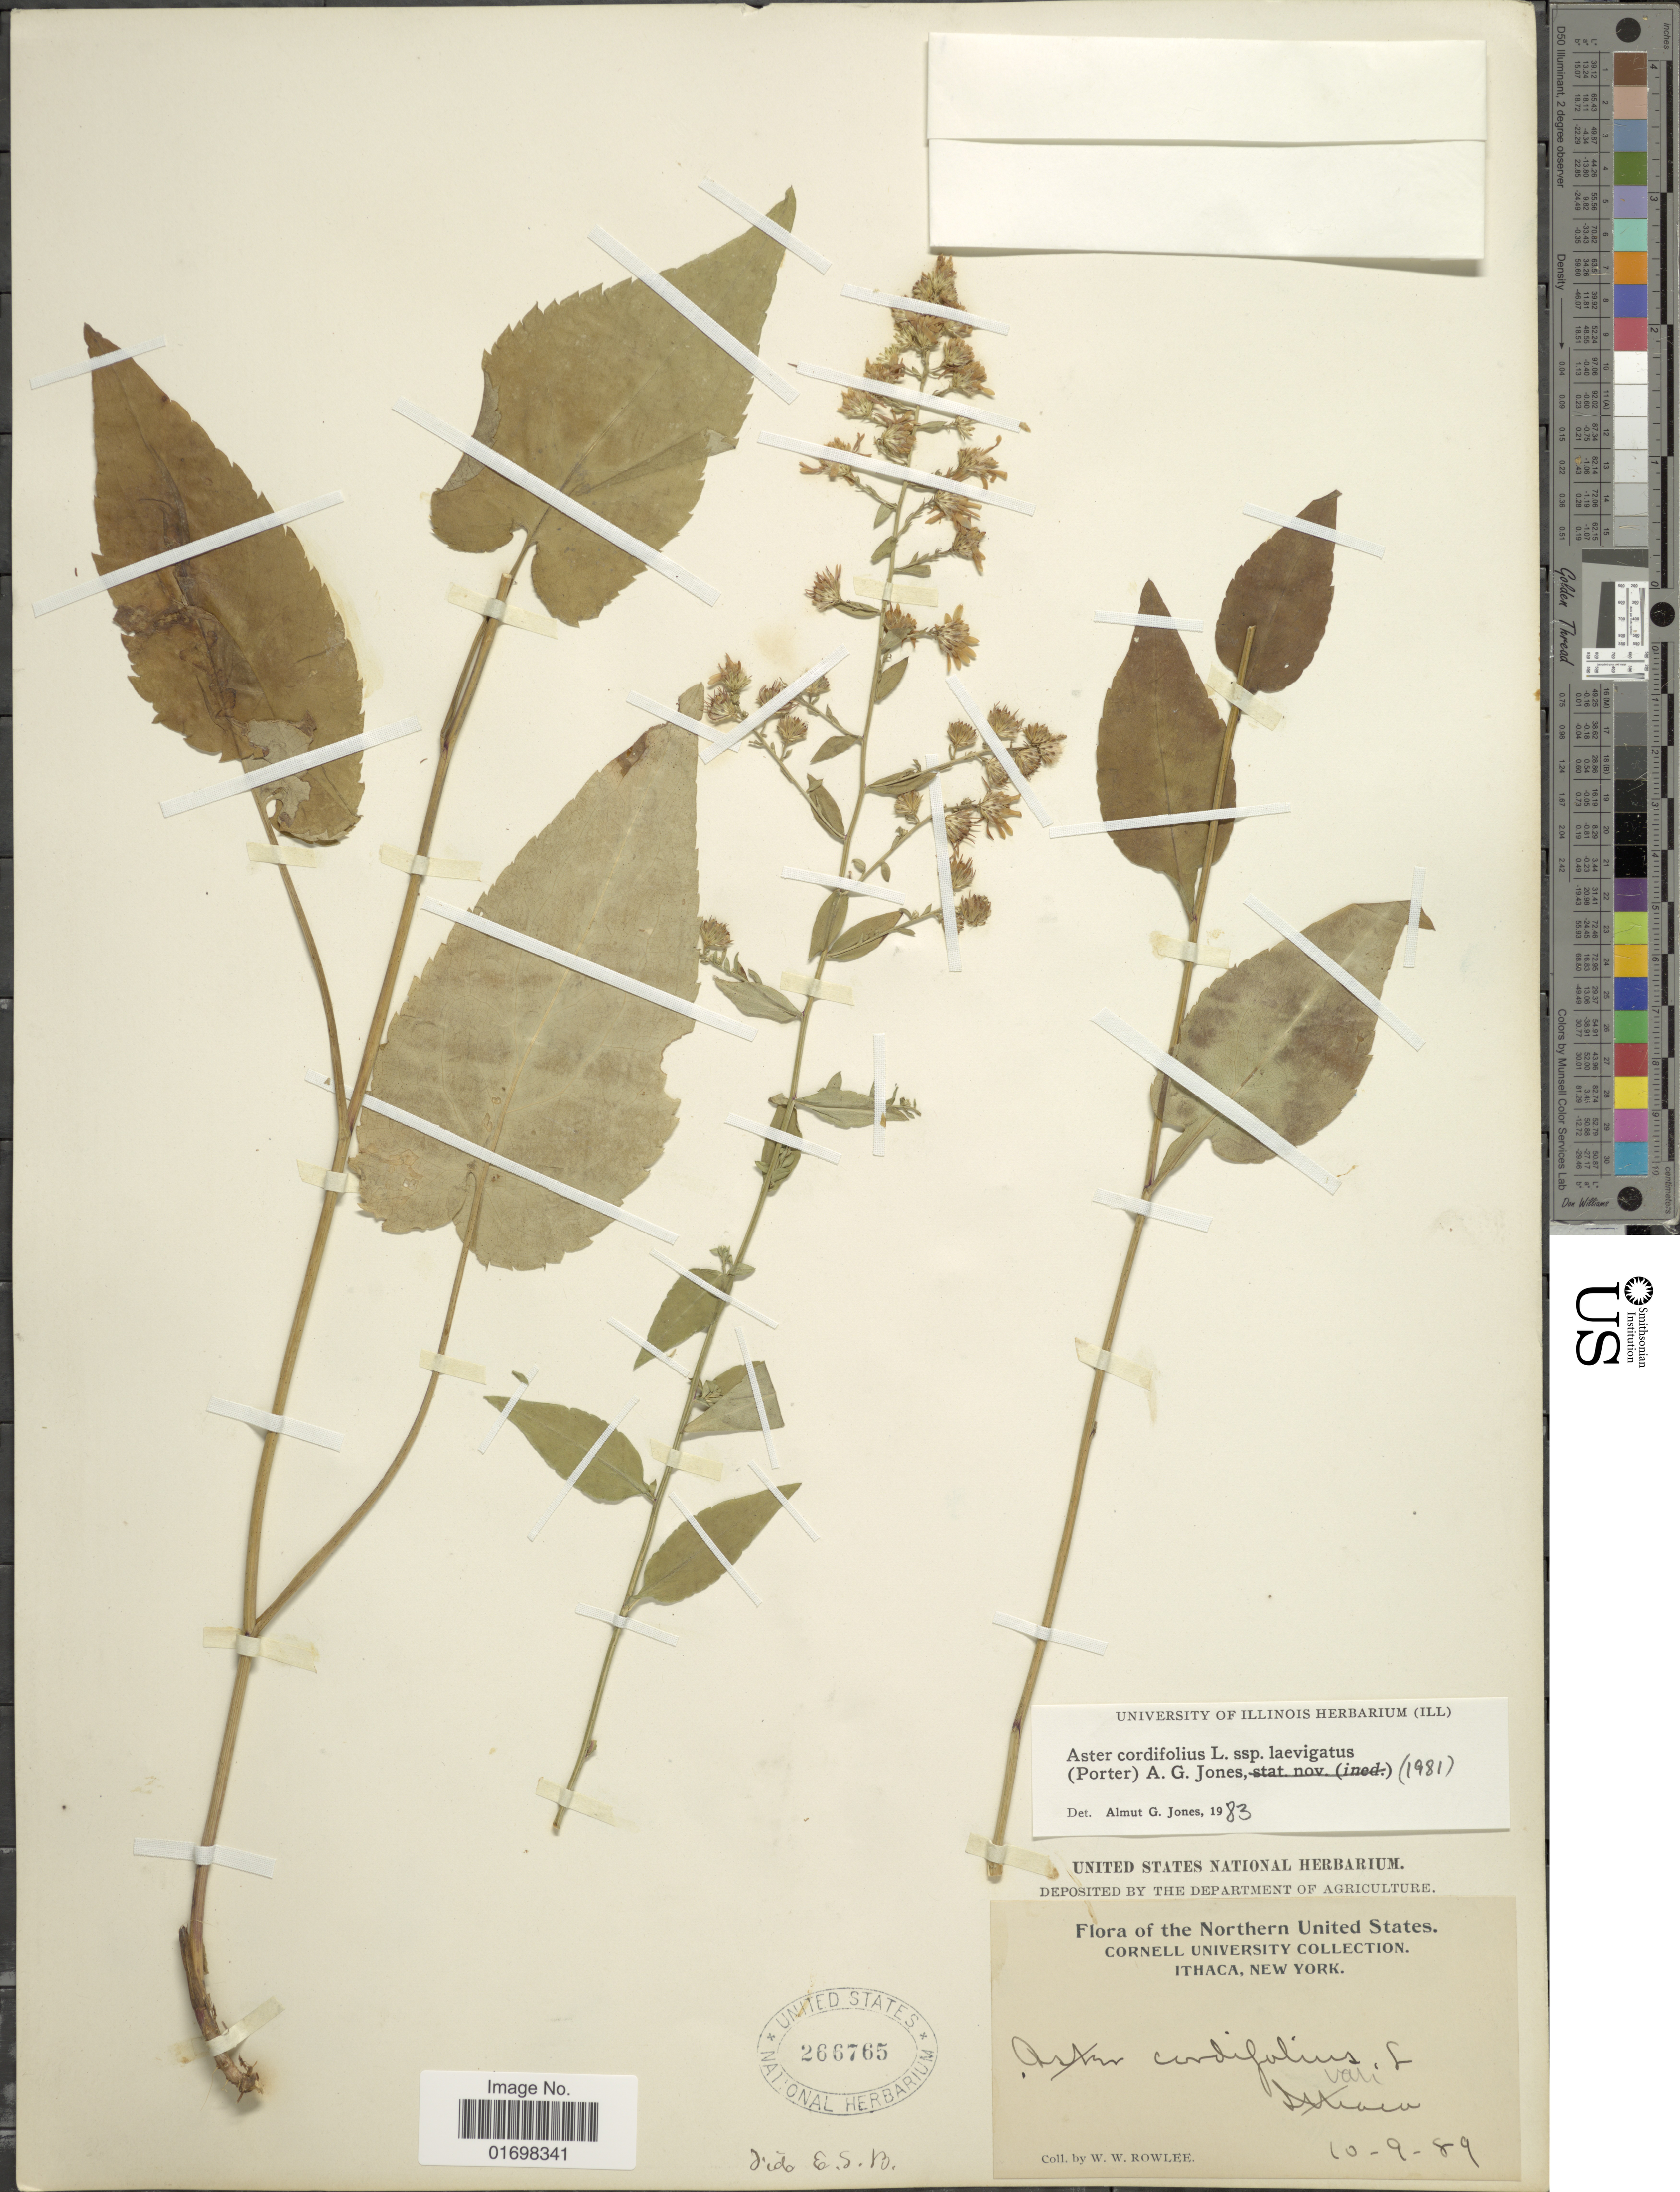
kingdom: Plantae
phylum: Tracheophyta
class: Magnoliopsida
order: Asterales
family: Asteraceae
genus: Symphyotrichum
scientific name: Symphyotrichum lowrieanum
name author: (Porter) G.L. Nesom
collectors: W. W. Rowlee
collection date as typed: Transcribed d/m/y: 9/10/89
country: United States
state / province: New York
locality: Ithaca., New York. Northern United States.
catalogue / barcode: US 266765